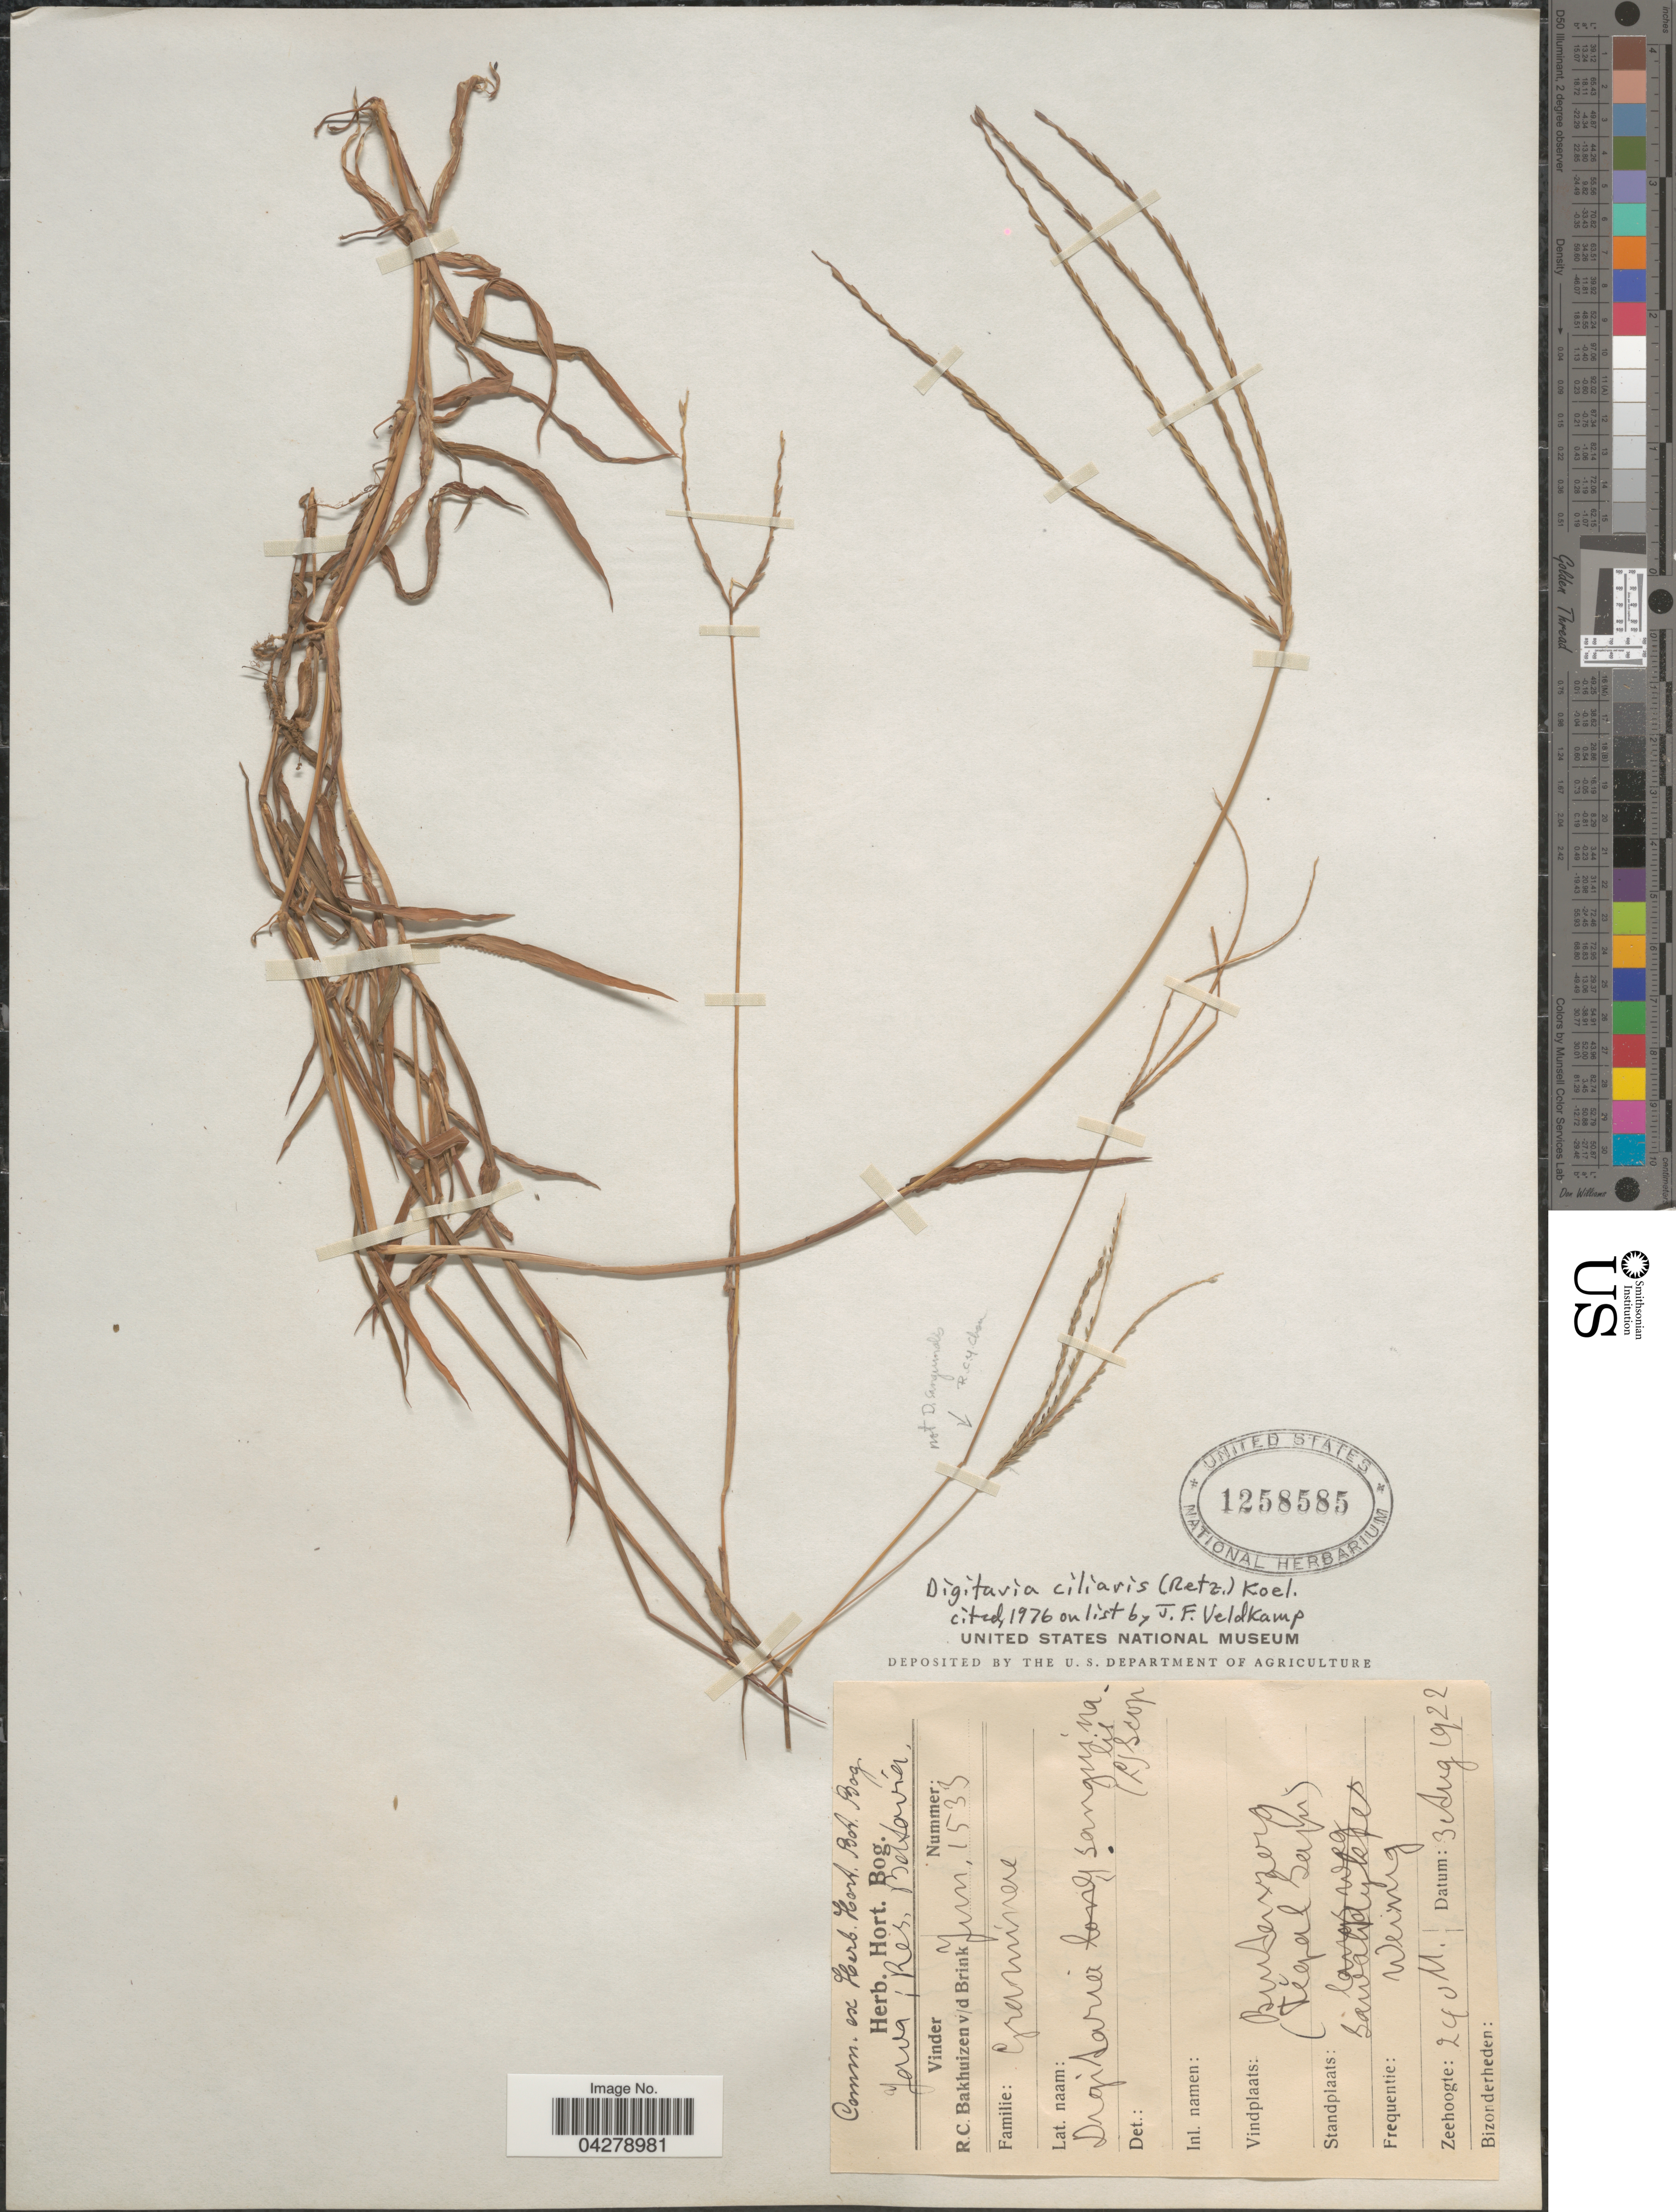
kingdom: Plantae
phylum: Tracheophyta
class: Liliopsida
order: Poales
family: Poaceae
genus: Digitaria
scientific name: Digitaria ciliaris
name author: (Retz.) Koeler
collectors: R. C. Bakhuizen van den Brink Jr.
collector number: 1533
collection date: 1922-08-03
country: Indonesia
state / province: Java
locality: Res. Batavia. Buitenzorg (Tĕqal Sapu). Sawah dijk [illegible text].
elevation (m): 240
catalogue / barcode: US 1258585